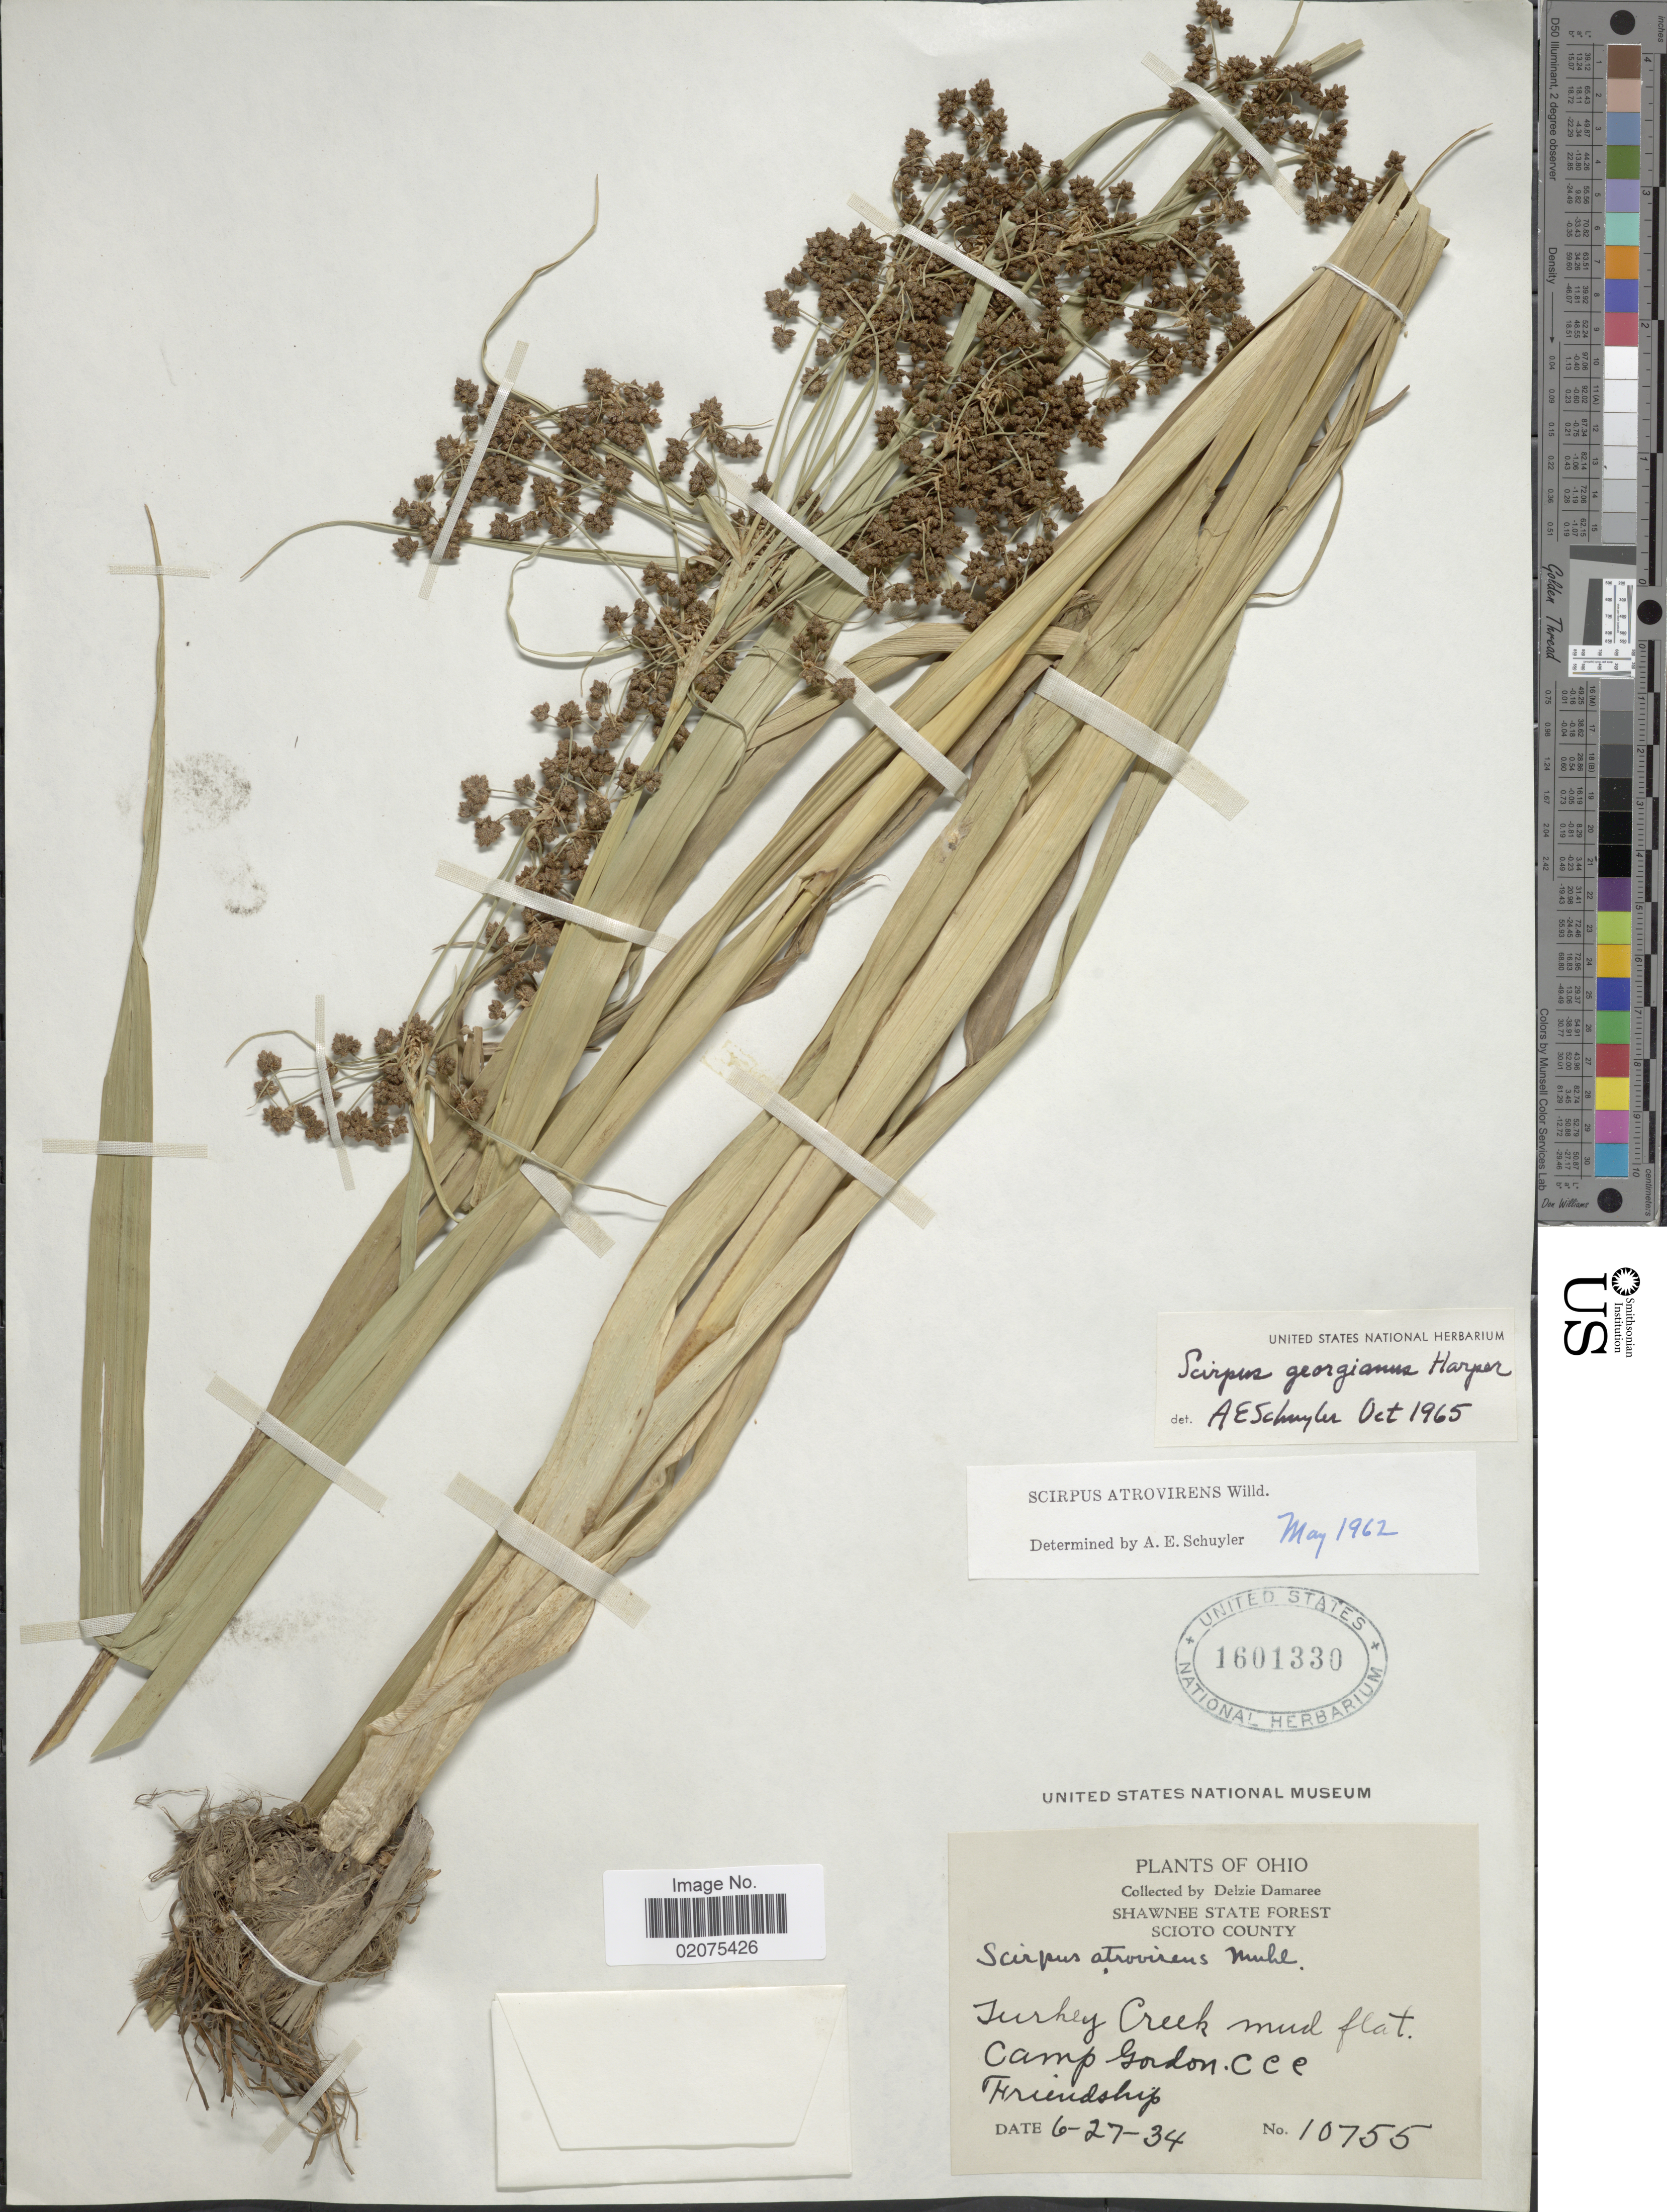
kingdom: Plantae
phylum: Tracheophyta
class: Liliopsida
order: Poales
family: Cyperaceae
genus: Scirpus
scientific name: Scirpus georgianus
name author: R.M. Harper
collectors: D. Demaree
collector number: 10755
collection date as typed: Transcribed d/m/y: 27/6/34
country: United States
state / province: Ohio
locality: Shawnee State Forest. Scioto County. Turkey Creek mud flat. Camp Gordon CCE. Friendship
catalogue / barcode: US 1601330